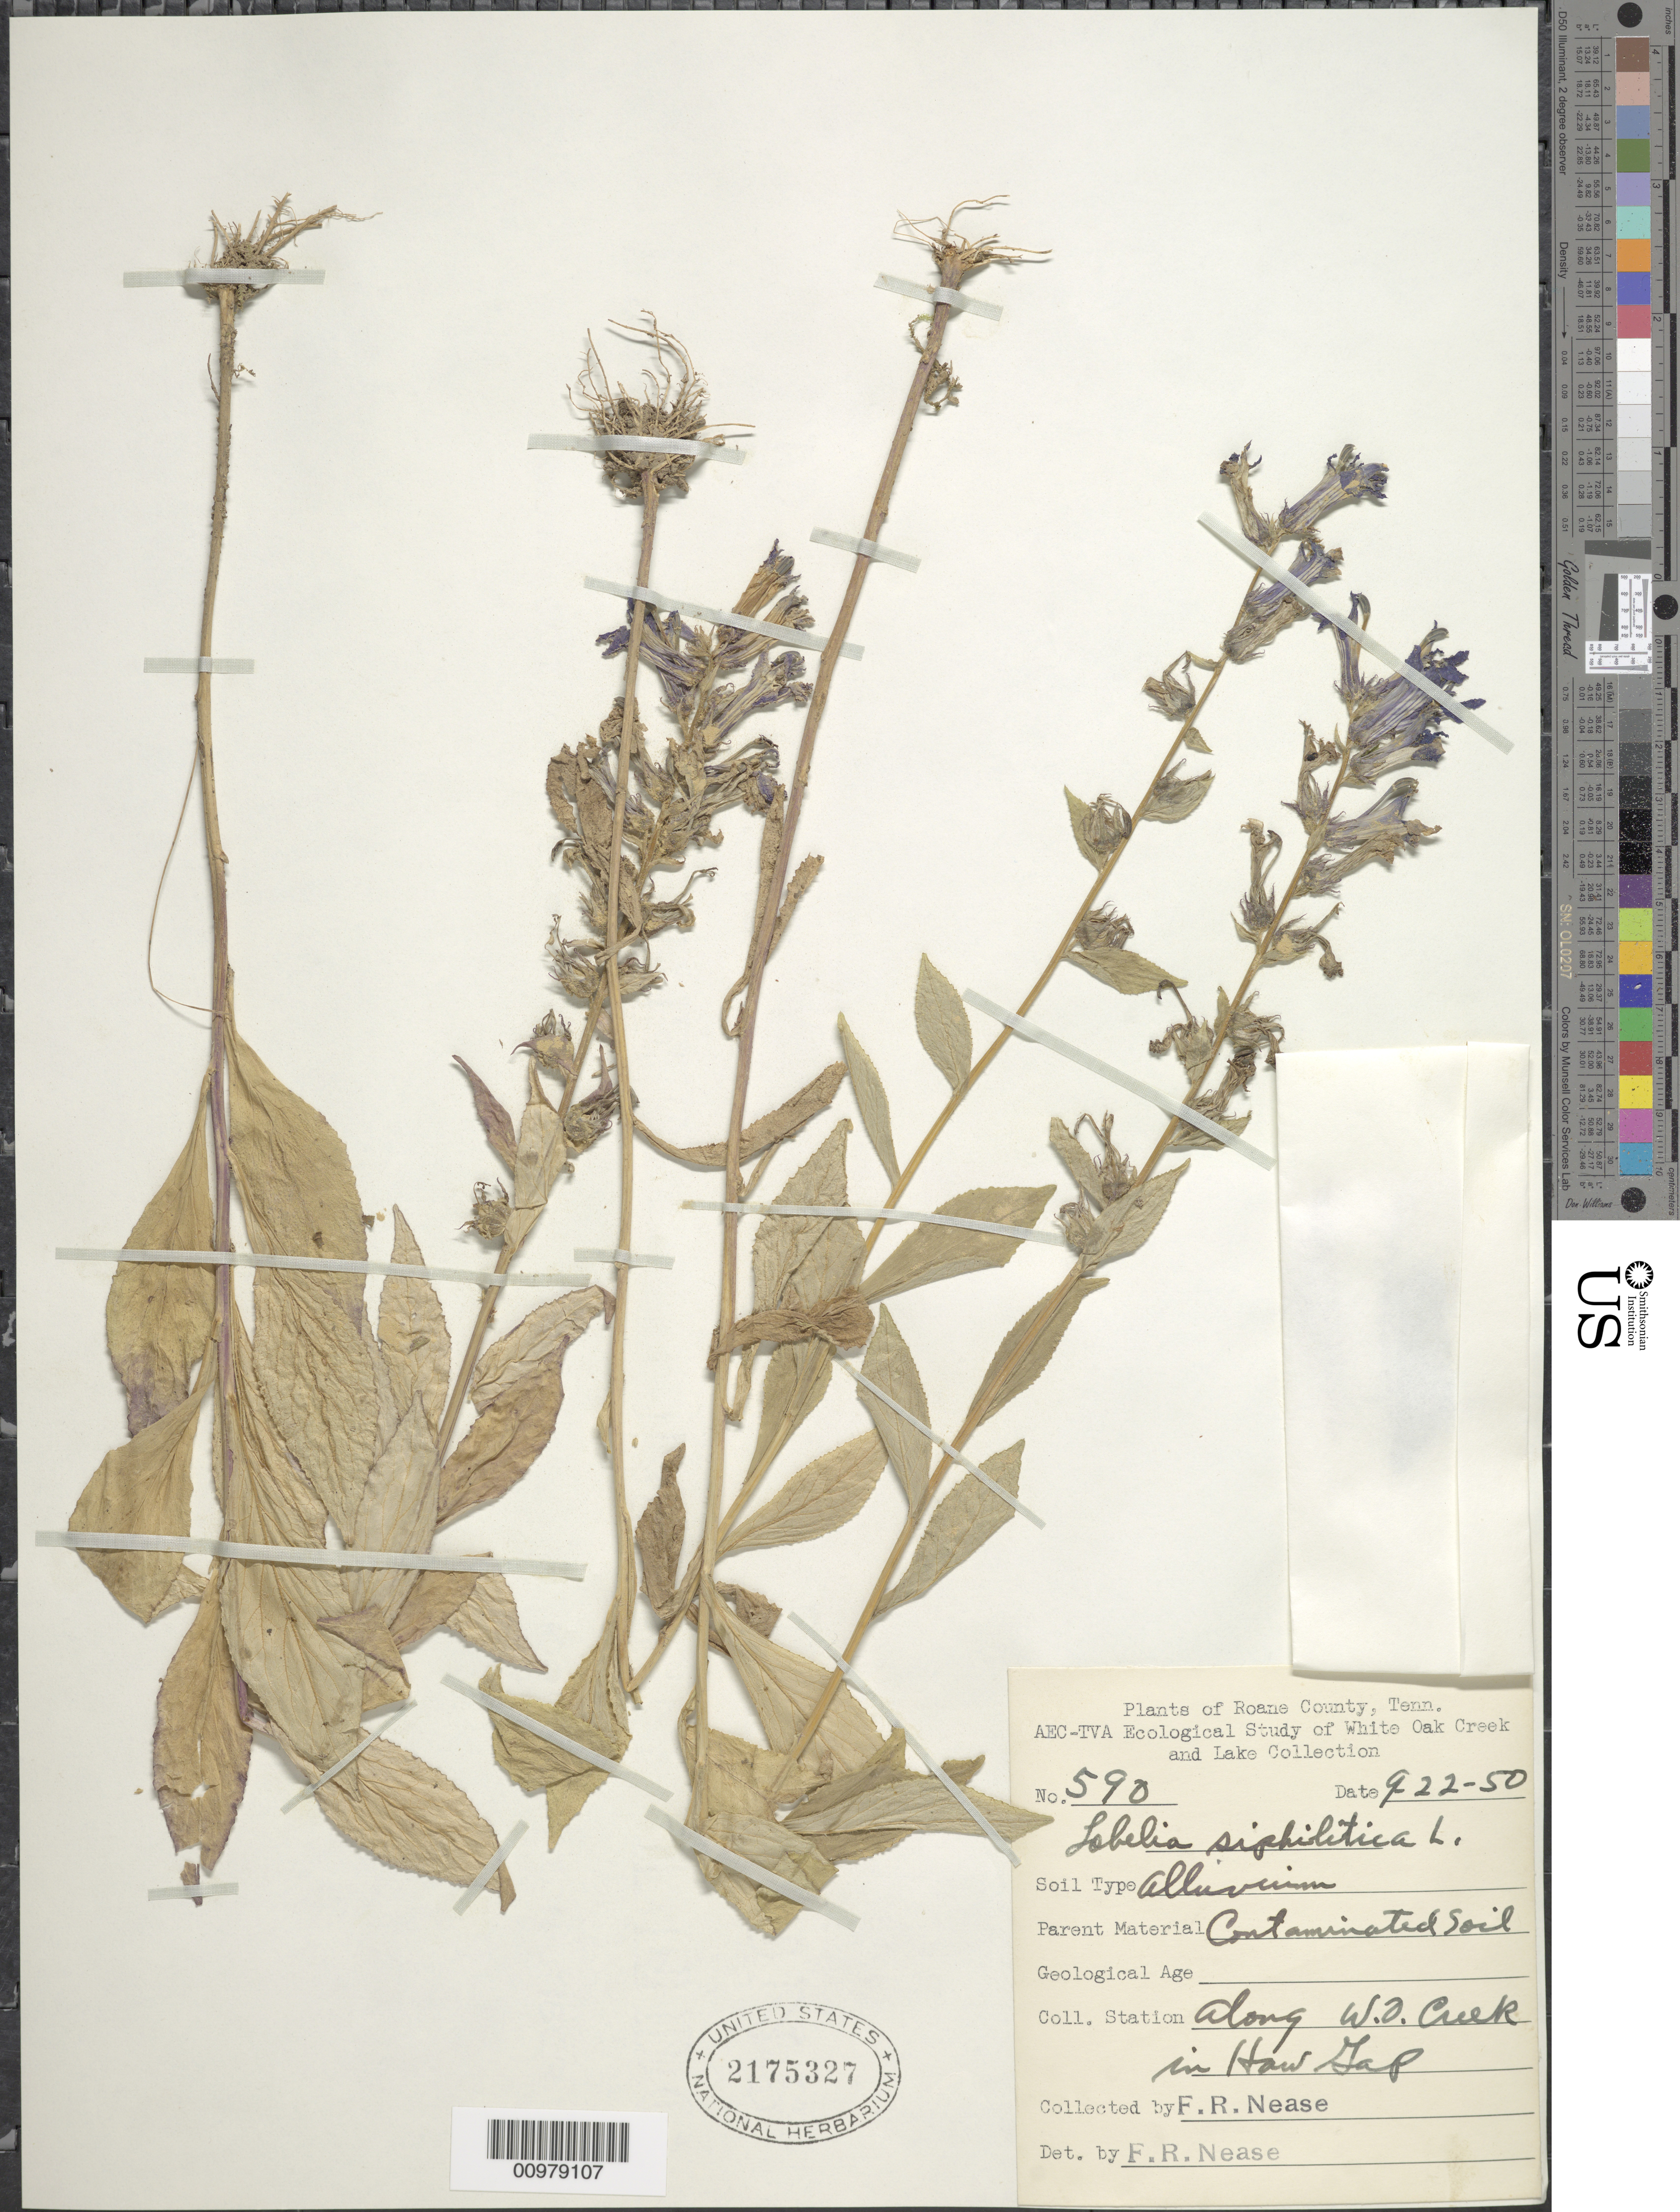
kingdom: Plantae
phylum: Tracheophyta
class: Magnoliopsida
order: Asterales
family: Campanulaceae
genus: Lobelia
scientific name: Lobelia siphilitica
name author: L.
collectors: F. Nease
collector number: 590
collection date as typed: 22 Sep 1950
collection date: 1950-09-22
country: United States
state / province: Tennessee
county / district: Roane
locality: Along W.O. Creek in Haw Gap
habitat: alluvium soil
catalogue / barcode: US 2175327